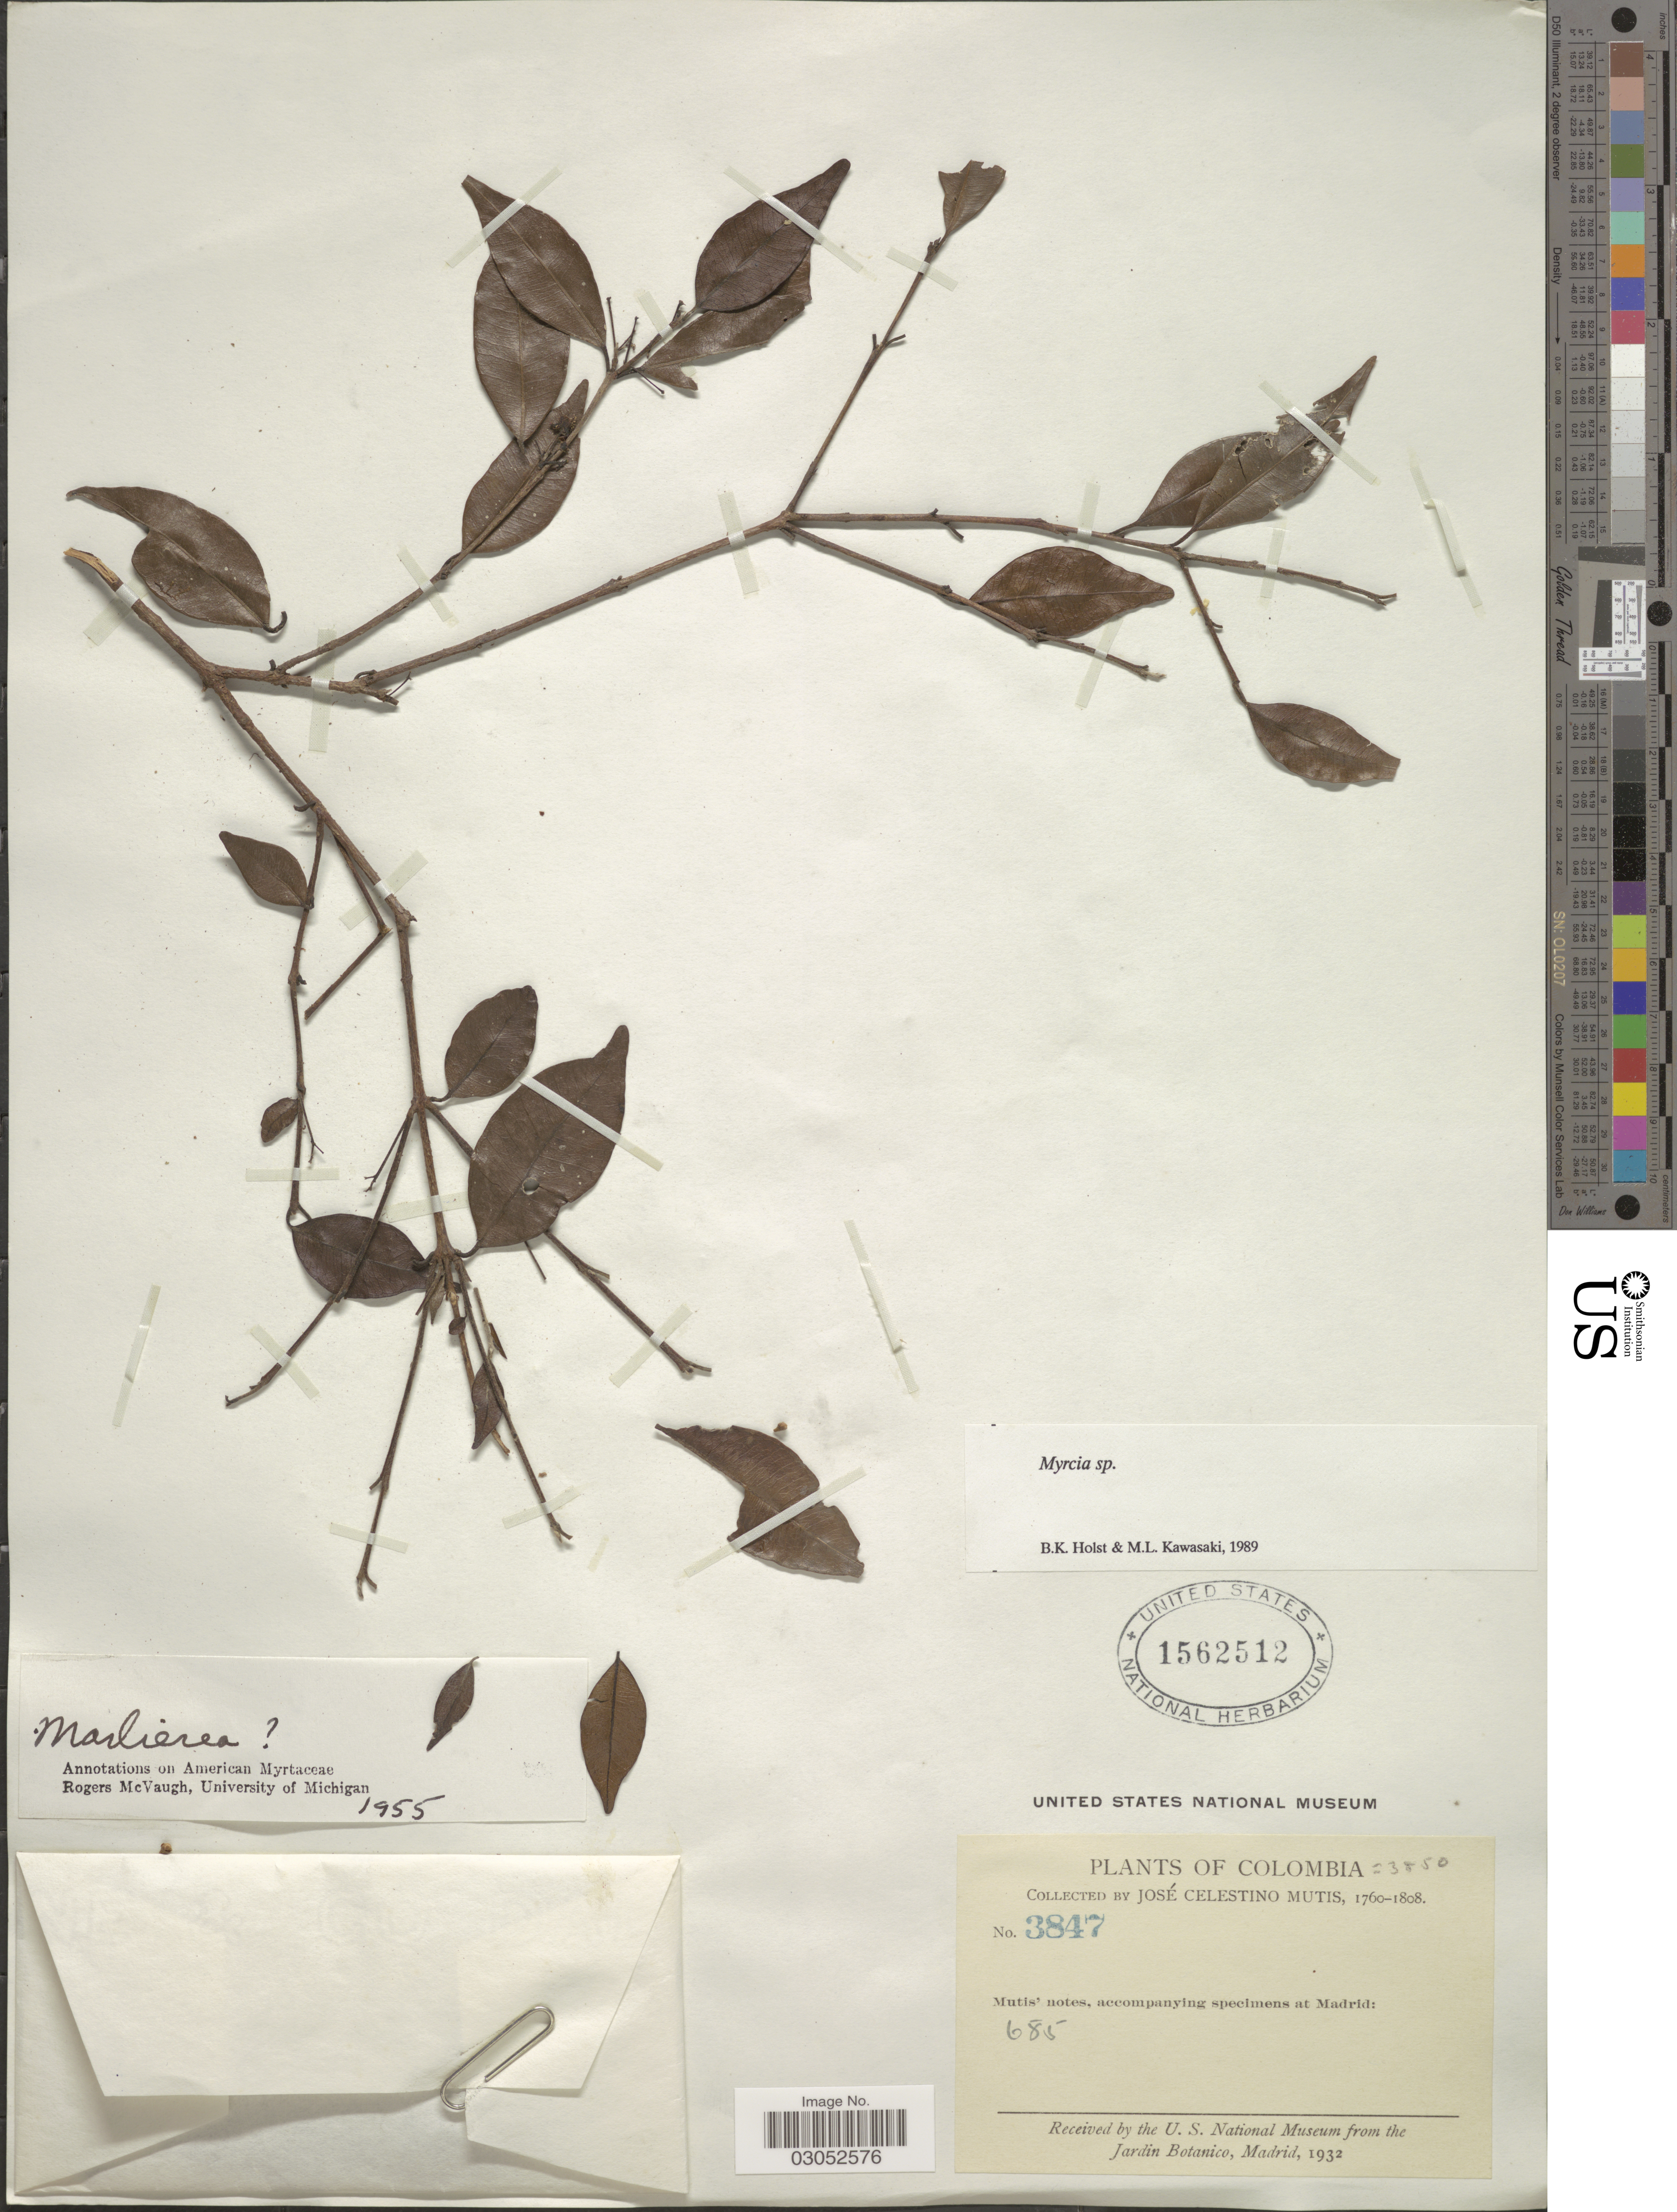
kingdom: Plantae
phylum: Tracheophyta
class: Magnoliopsida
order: Myrtales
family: Myrtaceae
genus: Myrcia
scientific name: Myrcia sp.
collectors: J. C. B. Mutis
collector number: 3847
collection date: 1760/1808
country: Colombia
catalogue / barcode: US 1562512